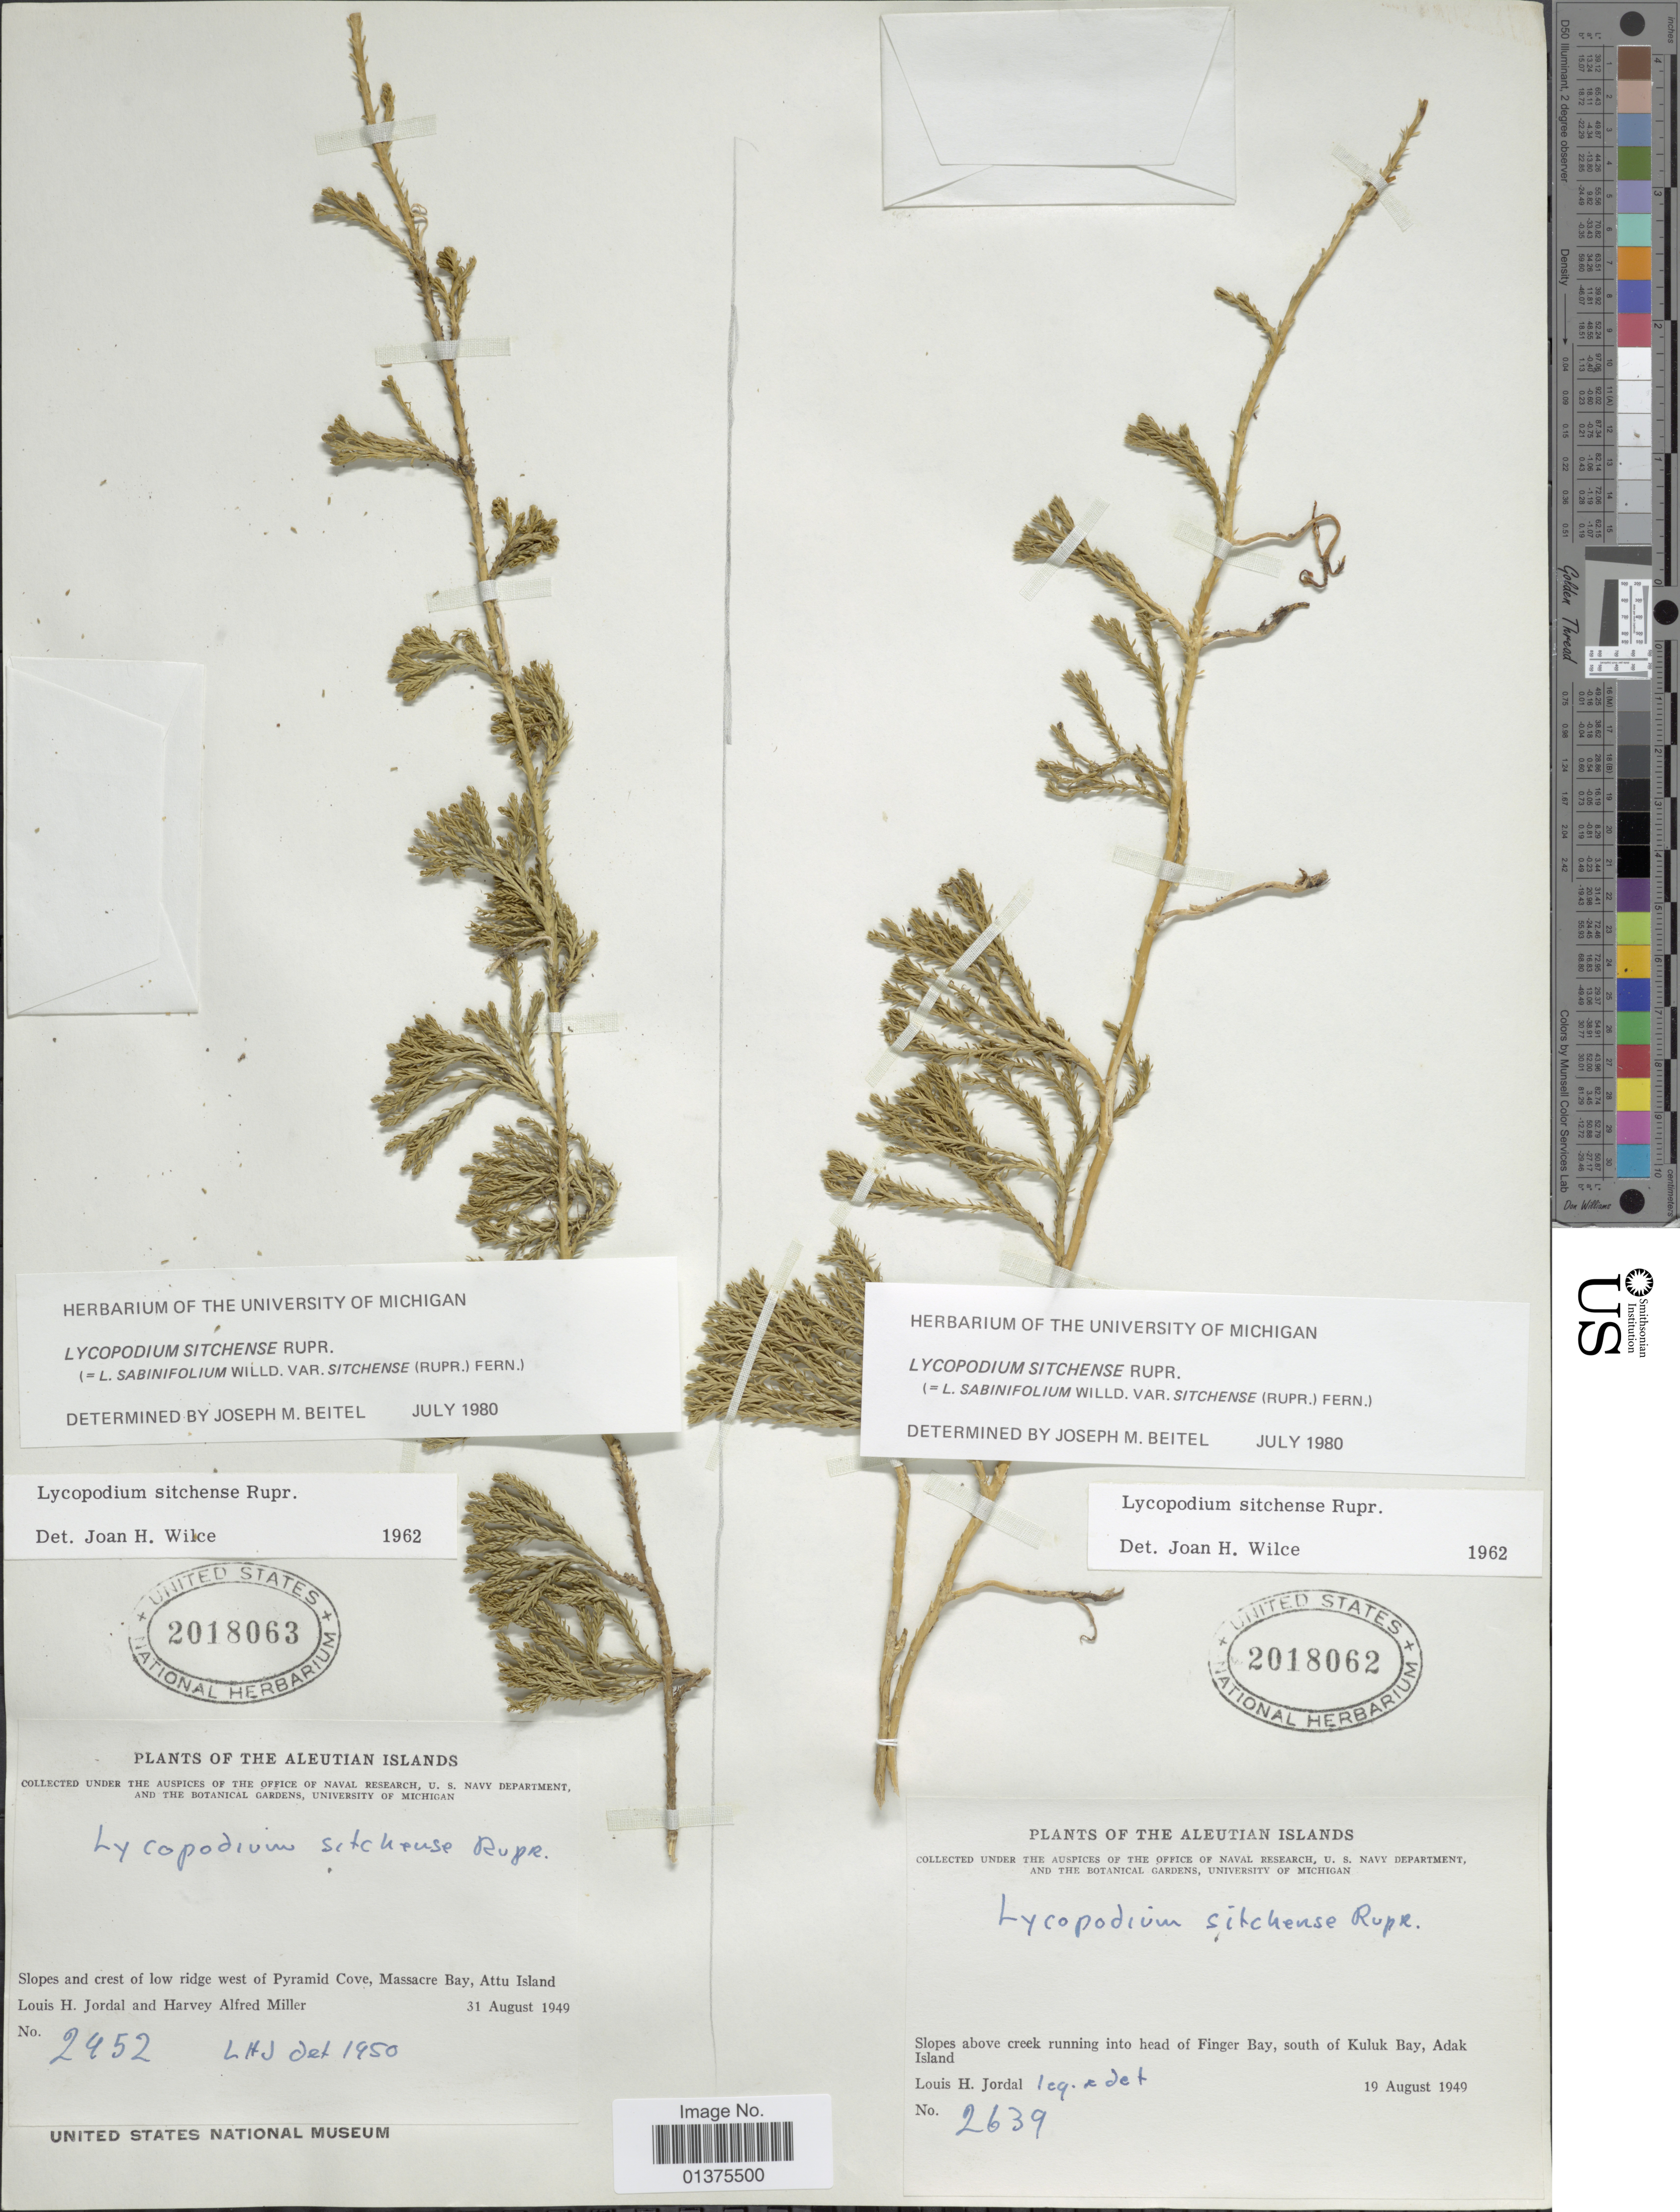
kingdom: Plantae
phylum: Tracheophyta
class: Lycopodiopsida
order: Lycopodiales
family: Lycopodiaceae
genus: Diphasiastrum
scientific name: Diphasiastrum sitchense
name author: (Rupr.) Holub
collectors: L. Jordal & H. A. Miller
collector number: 2952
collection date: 1949-08-31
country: United States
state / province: Alaska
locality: Aleutian Islands, Slopes and crest of low ridge west of Pyramid Cove, Massacre Bay, Attu Island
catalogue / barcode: US 2018063-2